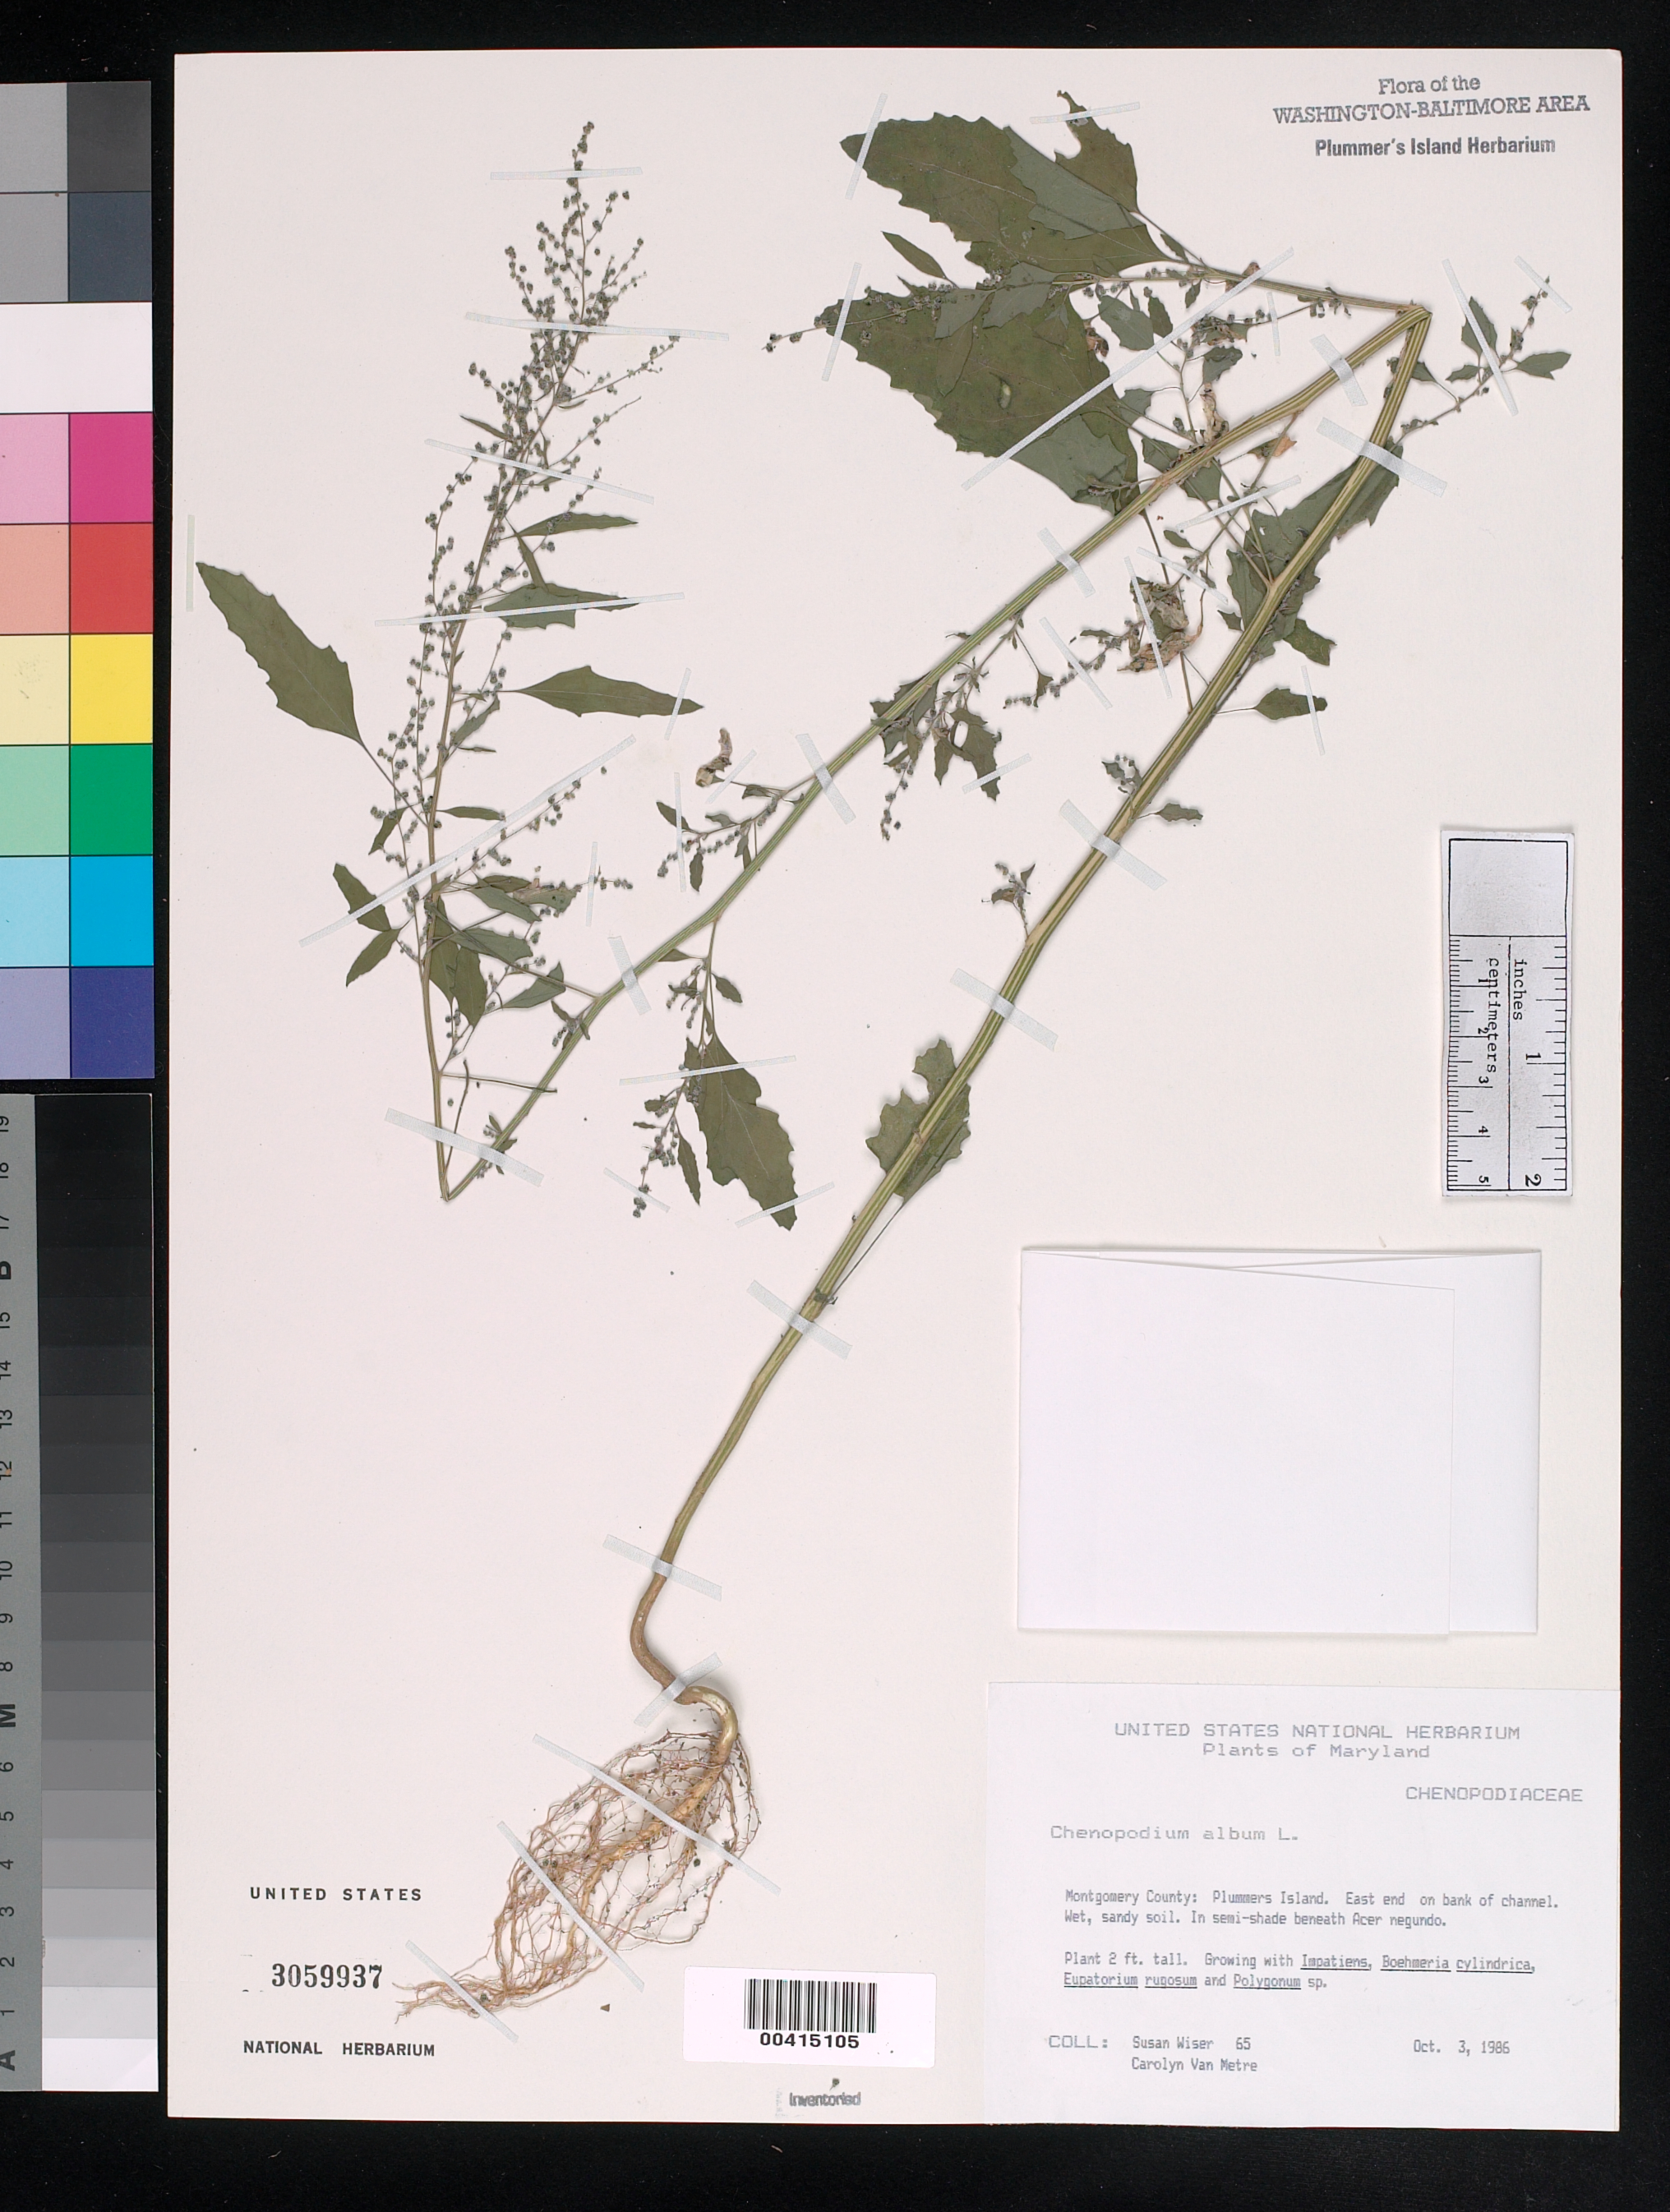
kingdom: Plantae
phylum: Tracheophyta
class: Magnoliopsida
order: Caryophyllales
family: Amaranthaceae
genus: Chenopodium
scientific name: Chenopodium album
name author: L.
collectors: S. Wiser & C. Van metre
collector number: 65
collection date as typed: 03 Oct 1986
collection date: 1986-10-03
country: United States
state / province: Maryland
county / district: Montgomery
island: Plummers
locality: Plummer's Island; east end on bank of channel. C. & O. Canal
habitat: Wet, sandy soil. in semi-shade beneath Acer negundo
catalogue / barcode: US 3059937